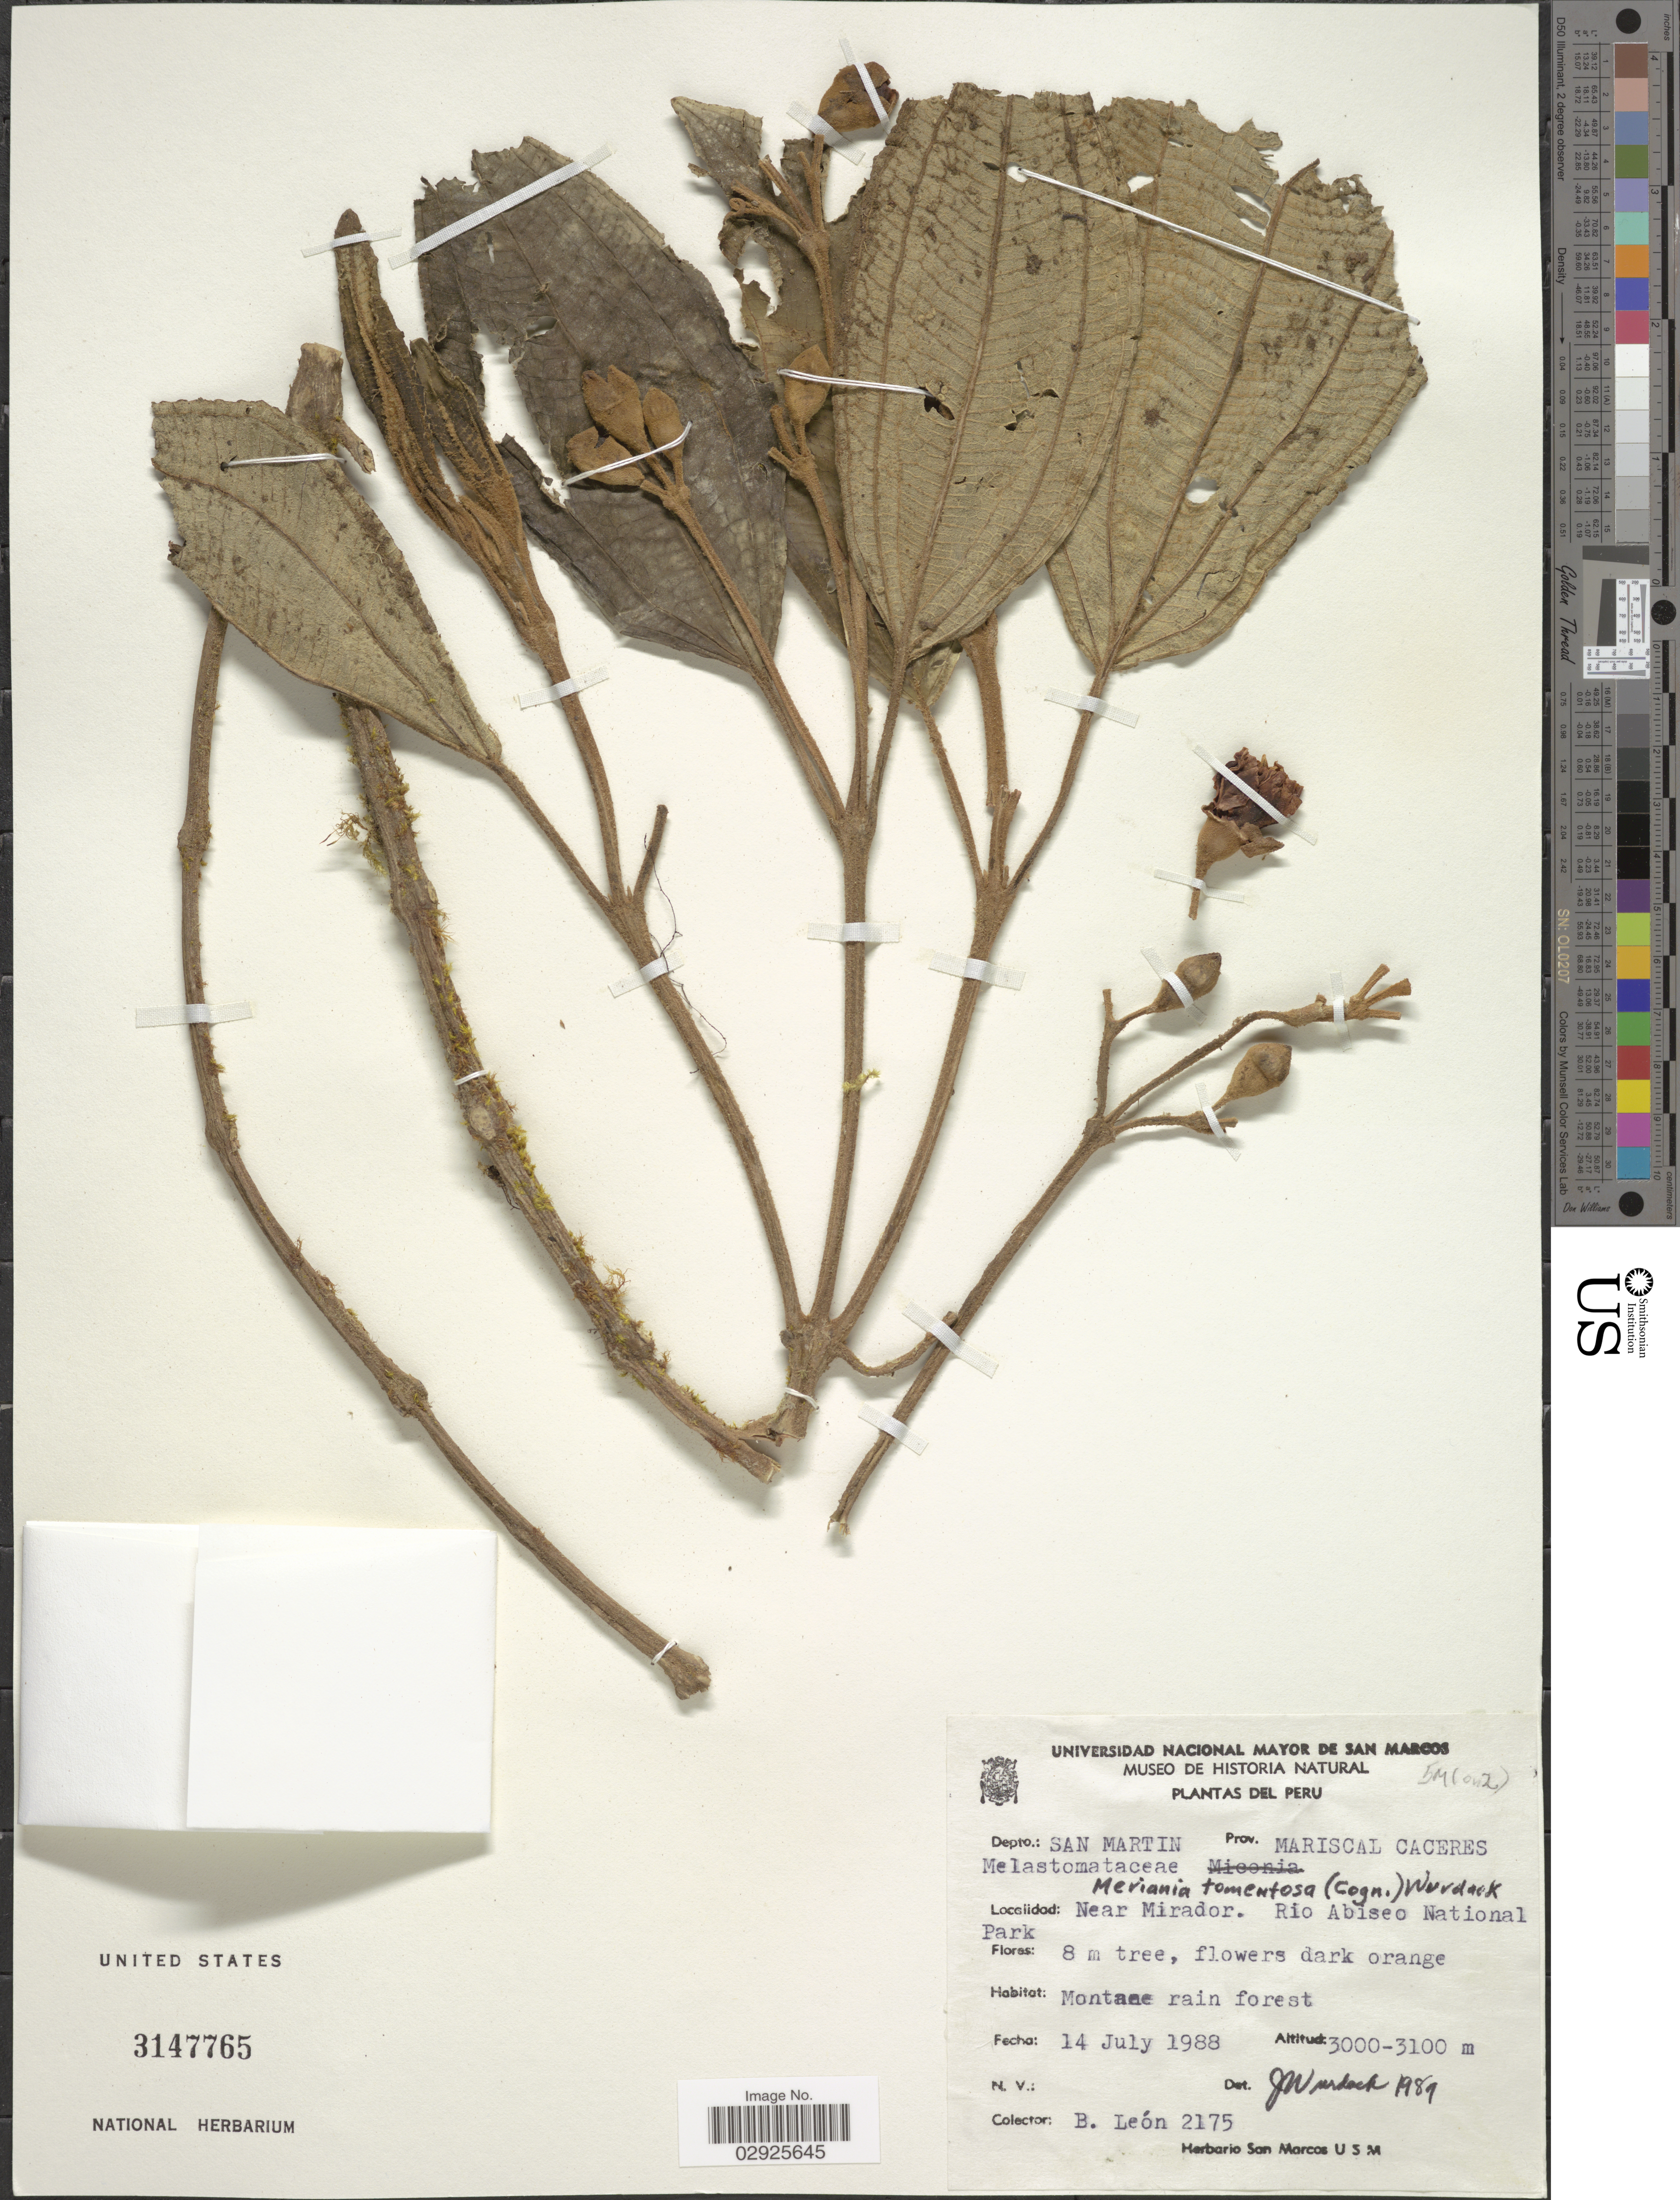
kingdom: Plantae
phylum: Tracheophyta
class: Magnoliopsida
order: Myrtales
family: Melastomataceae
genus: Meriania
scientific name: Meriania tomentosa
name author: (Cogn.) Wurdack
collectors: B. León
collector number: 2175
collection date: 1988-07-14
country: Peru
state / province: San Martín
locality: Depto.: San Martin, Prov. Mariscal Caceres, Near Mirador, Rio Abiseo National Park.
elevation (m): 3000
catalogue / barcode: US 3147765